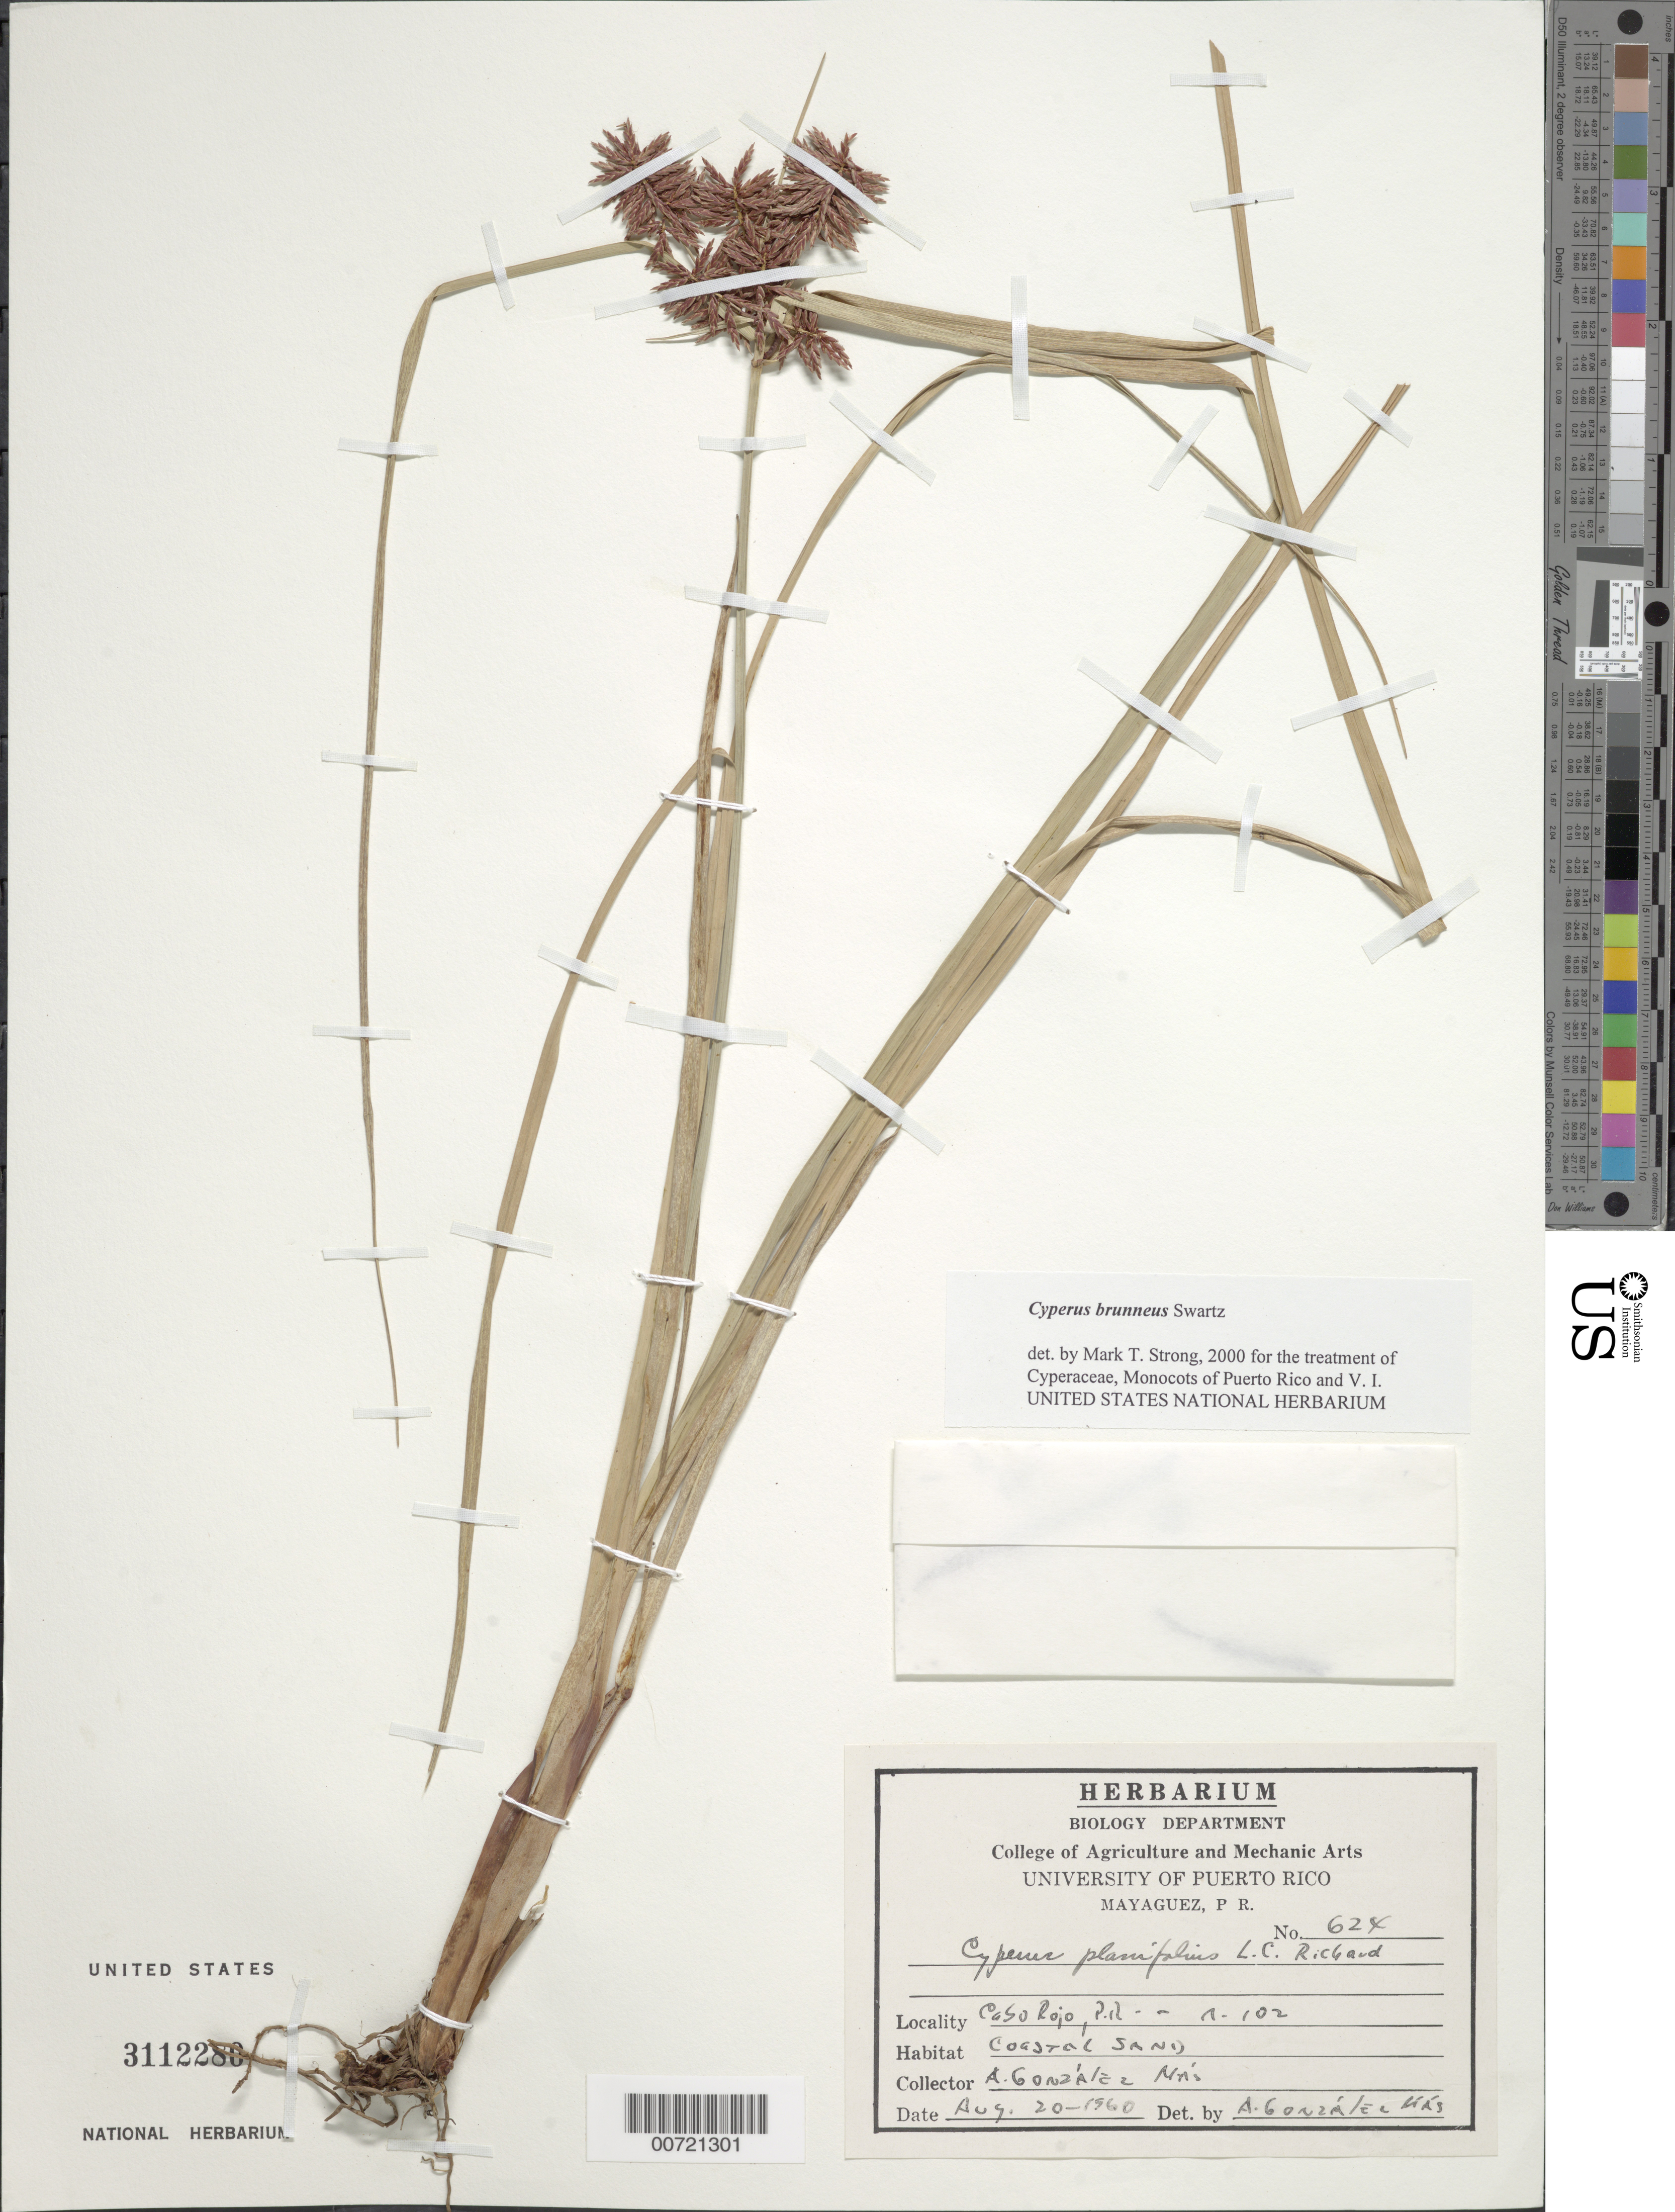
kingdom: Plantae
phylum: Tracheophyta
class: Liliopsida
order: Poales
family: Cyperaceae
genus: Cyperus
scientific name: Cyperus brunneus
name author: Sw.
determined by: Strong, M. T., (US), Smithsonian Institution - National Museum of Natural History (UNITED STATES)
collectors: A. González Más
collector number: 624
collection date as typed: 20 Aug 1960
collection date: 1960-08-20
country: Puerto Rico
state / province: Cabo Rojo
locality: Cabo Rojo: Rt. 102.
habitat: Coastal sands.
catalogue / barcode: US 3112280